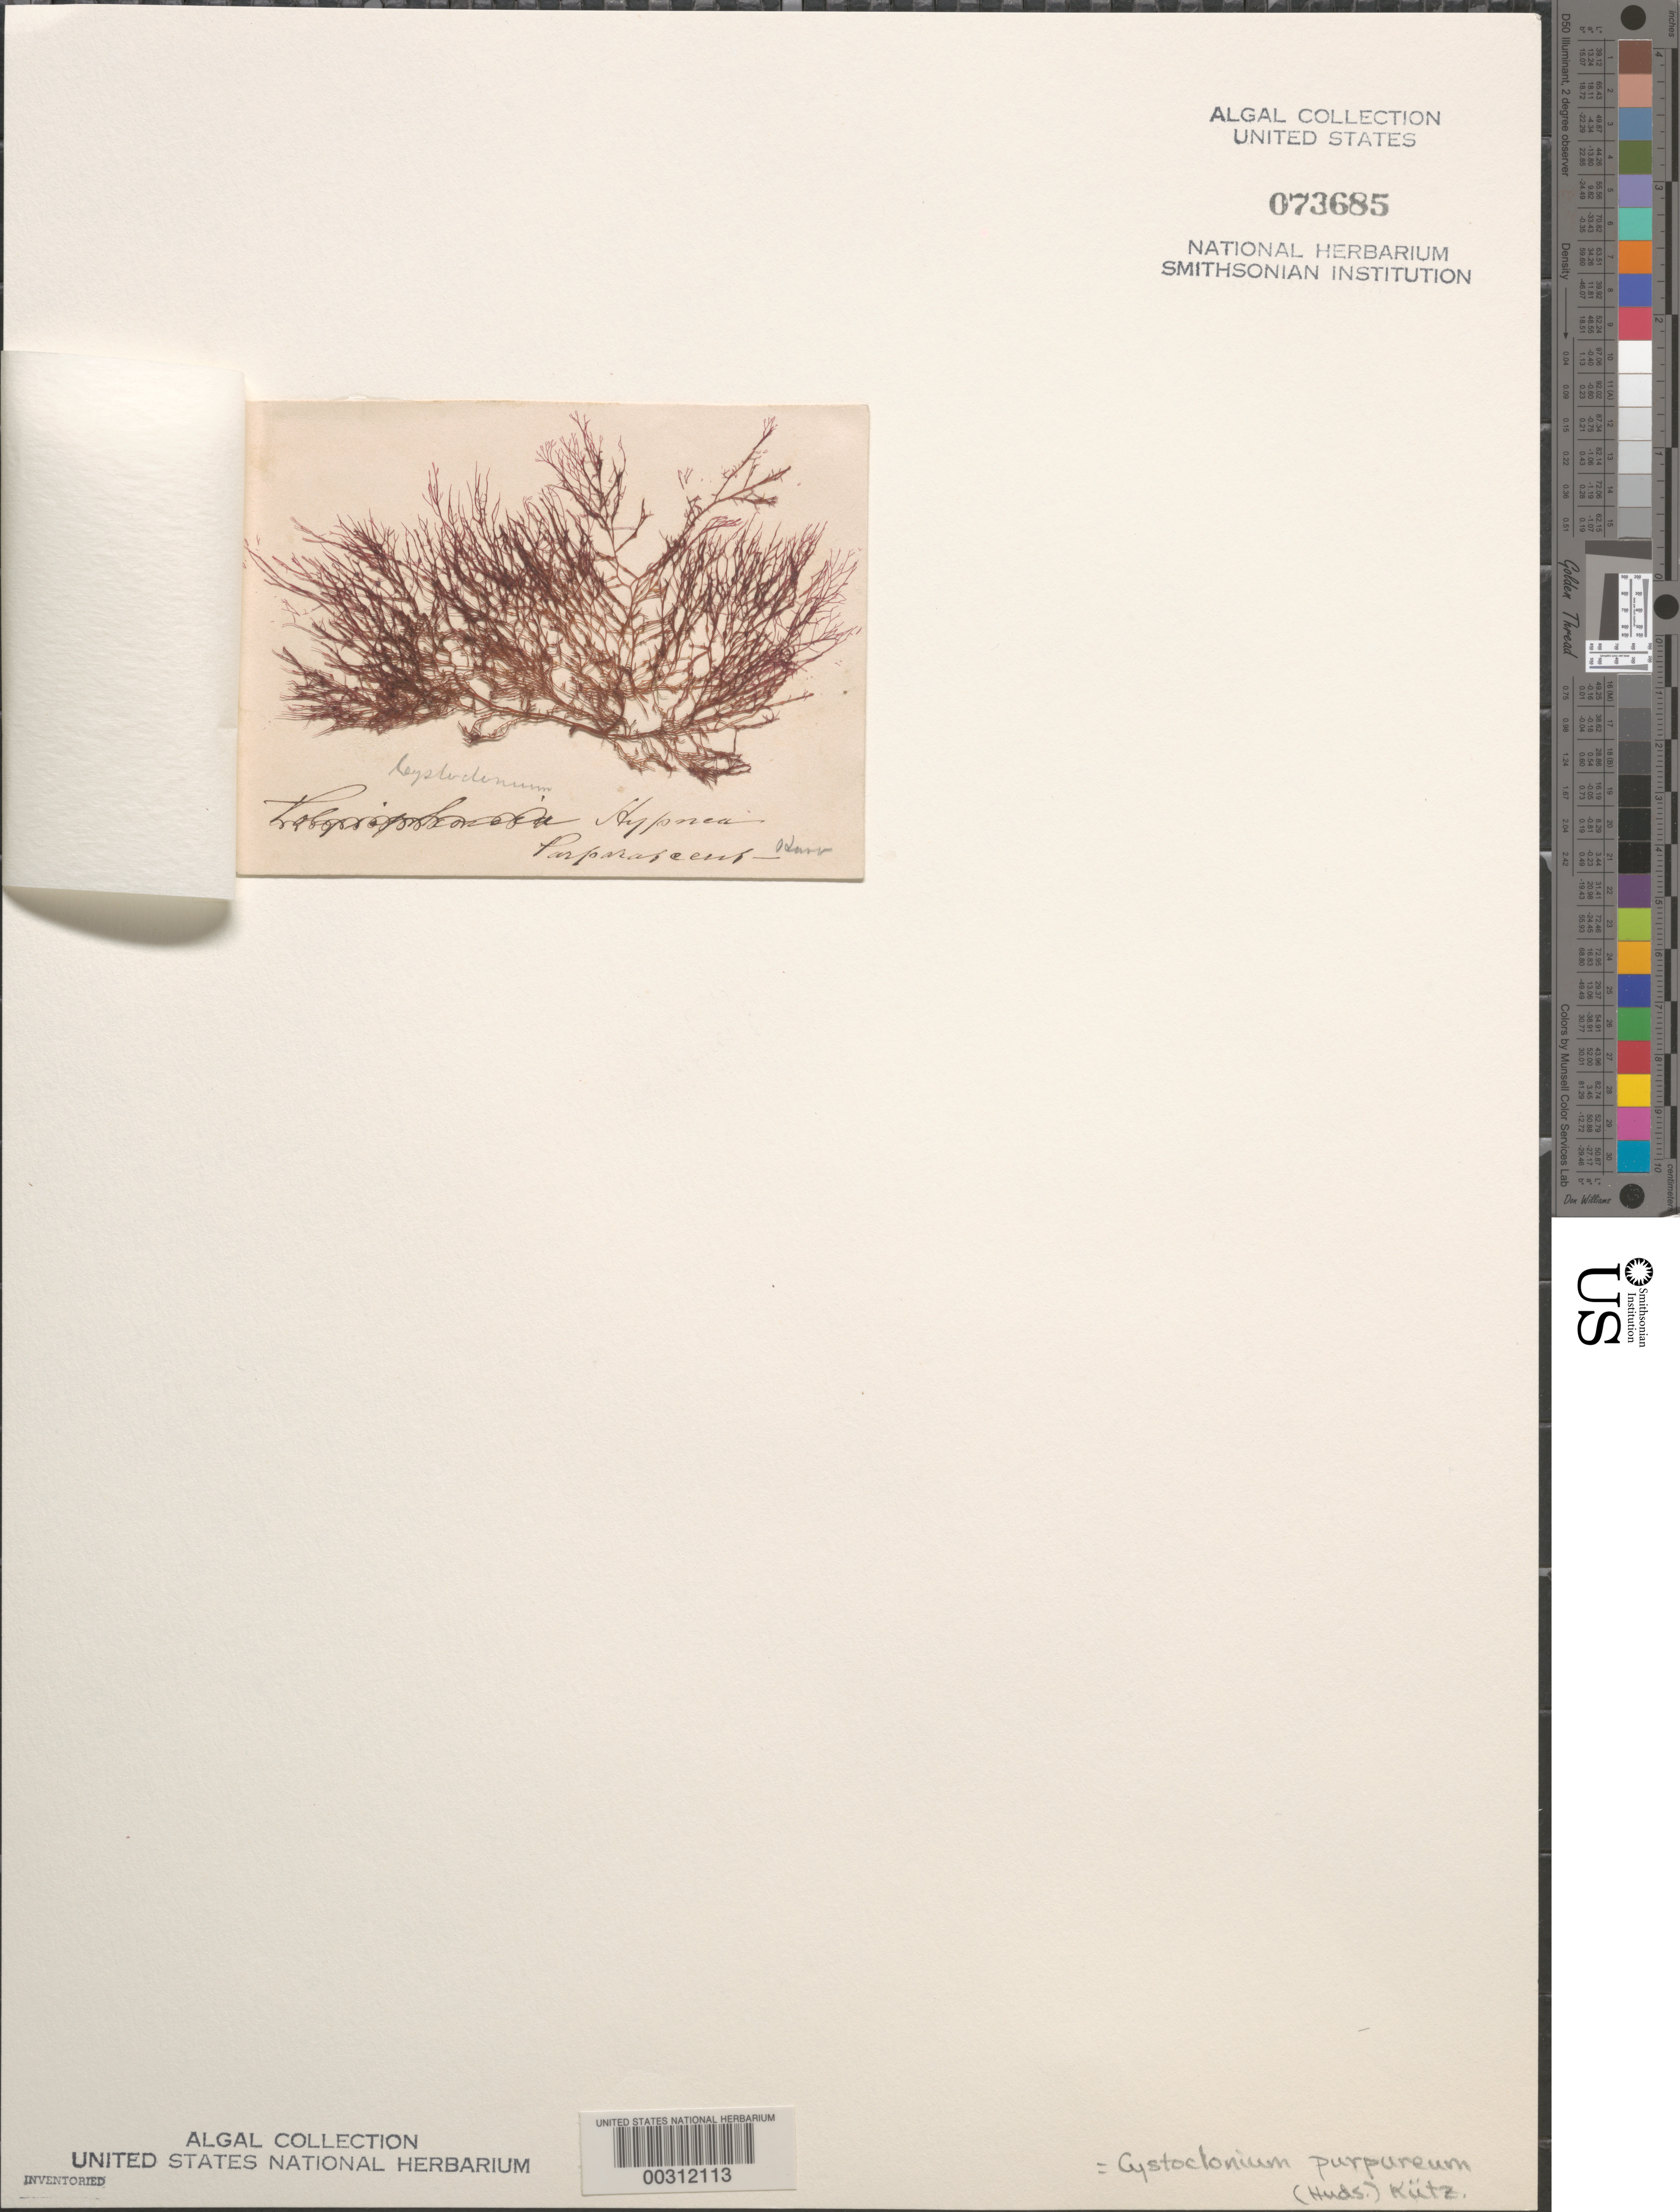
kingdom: Plantae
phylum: Rhodophyta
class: Florideophyceae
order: Gigartinales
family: Cystocloniaceae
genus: Cystoclonium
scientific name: Cystoclonium purpureum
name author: (Huds.) Batters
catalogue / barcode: US 73685